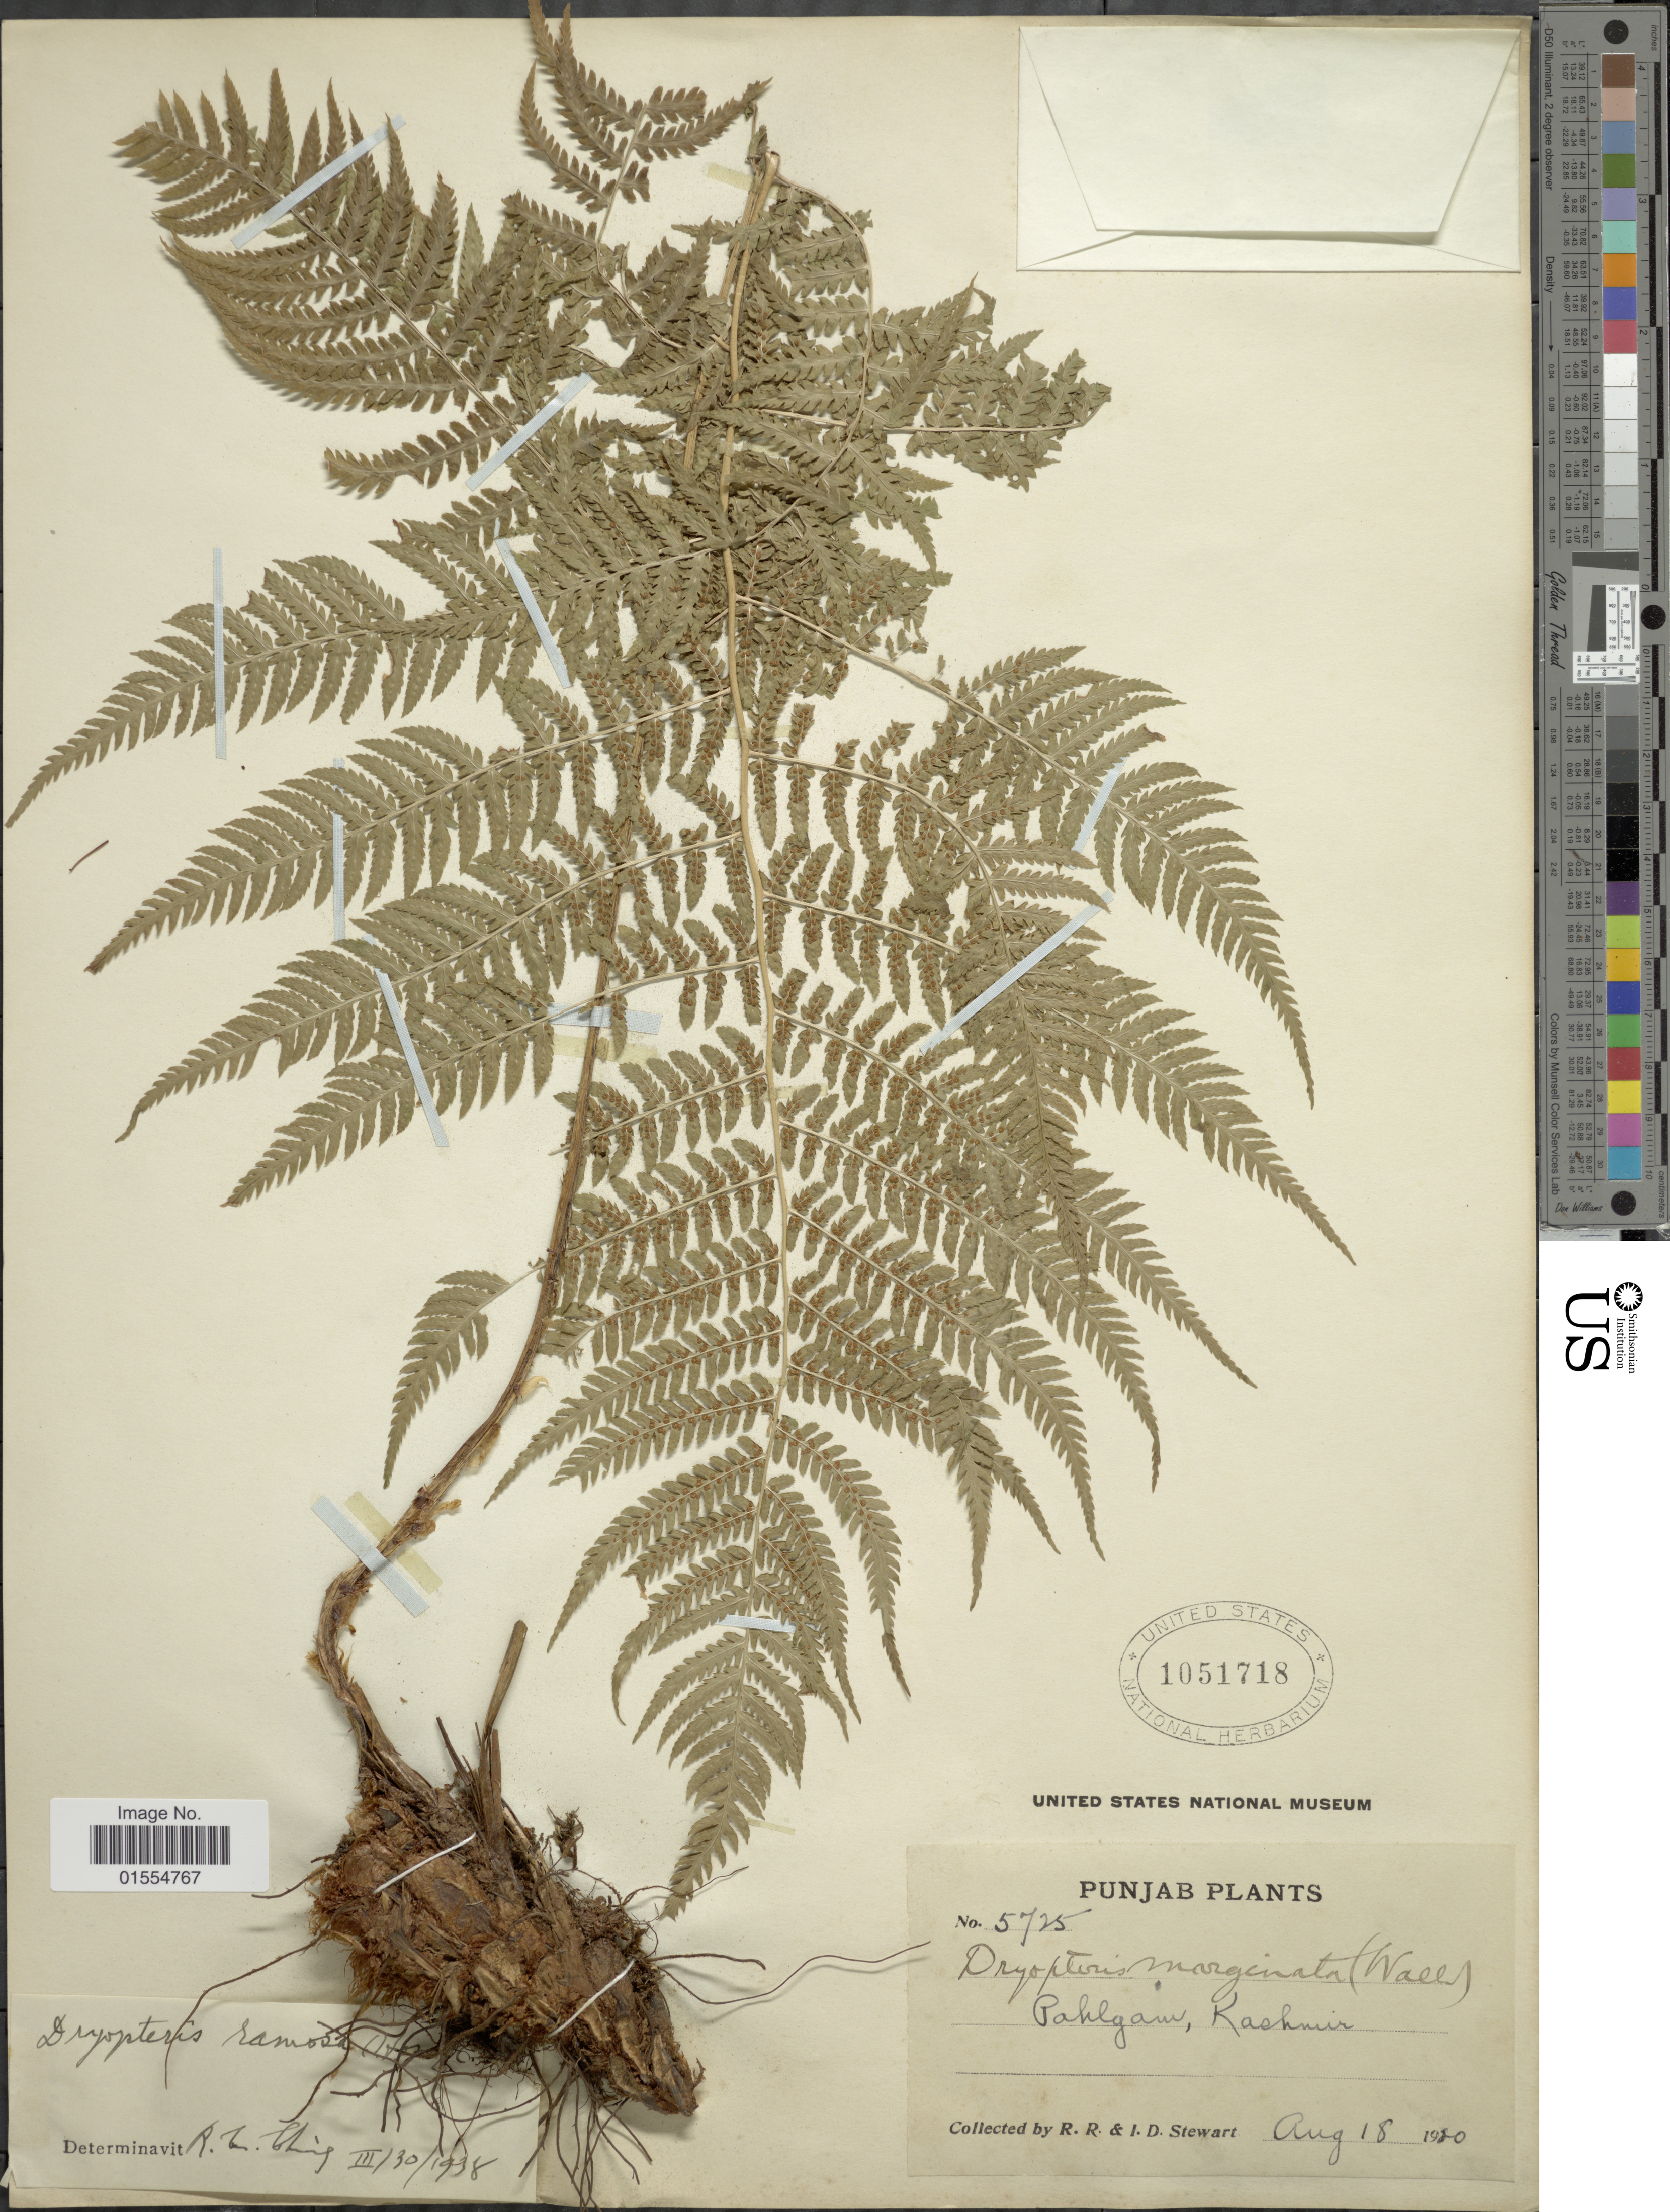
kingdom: Plantae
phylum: Tracheophyta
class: Polypodiopsida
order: Polypodiales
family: Dryopteridaceae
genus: Dryopteris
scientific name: Dryopteris ramosa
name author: (C. Hope) C. Chr.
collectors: R. R. Stewart & I. Stewart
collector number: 5725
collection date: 1920-08-18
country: India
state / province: Punjab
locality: Punjab, Pahlgam, Kashmir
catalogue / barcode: US 1051718